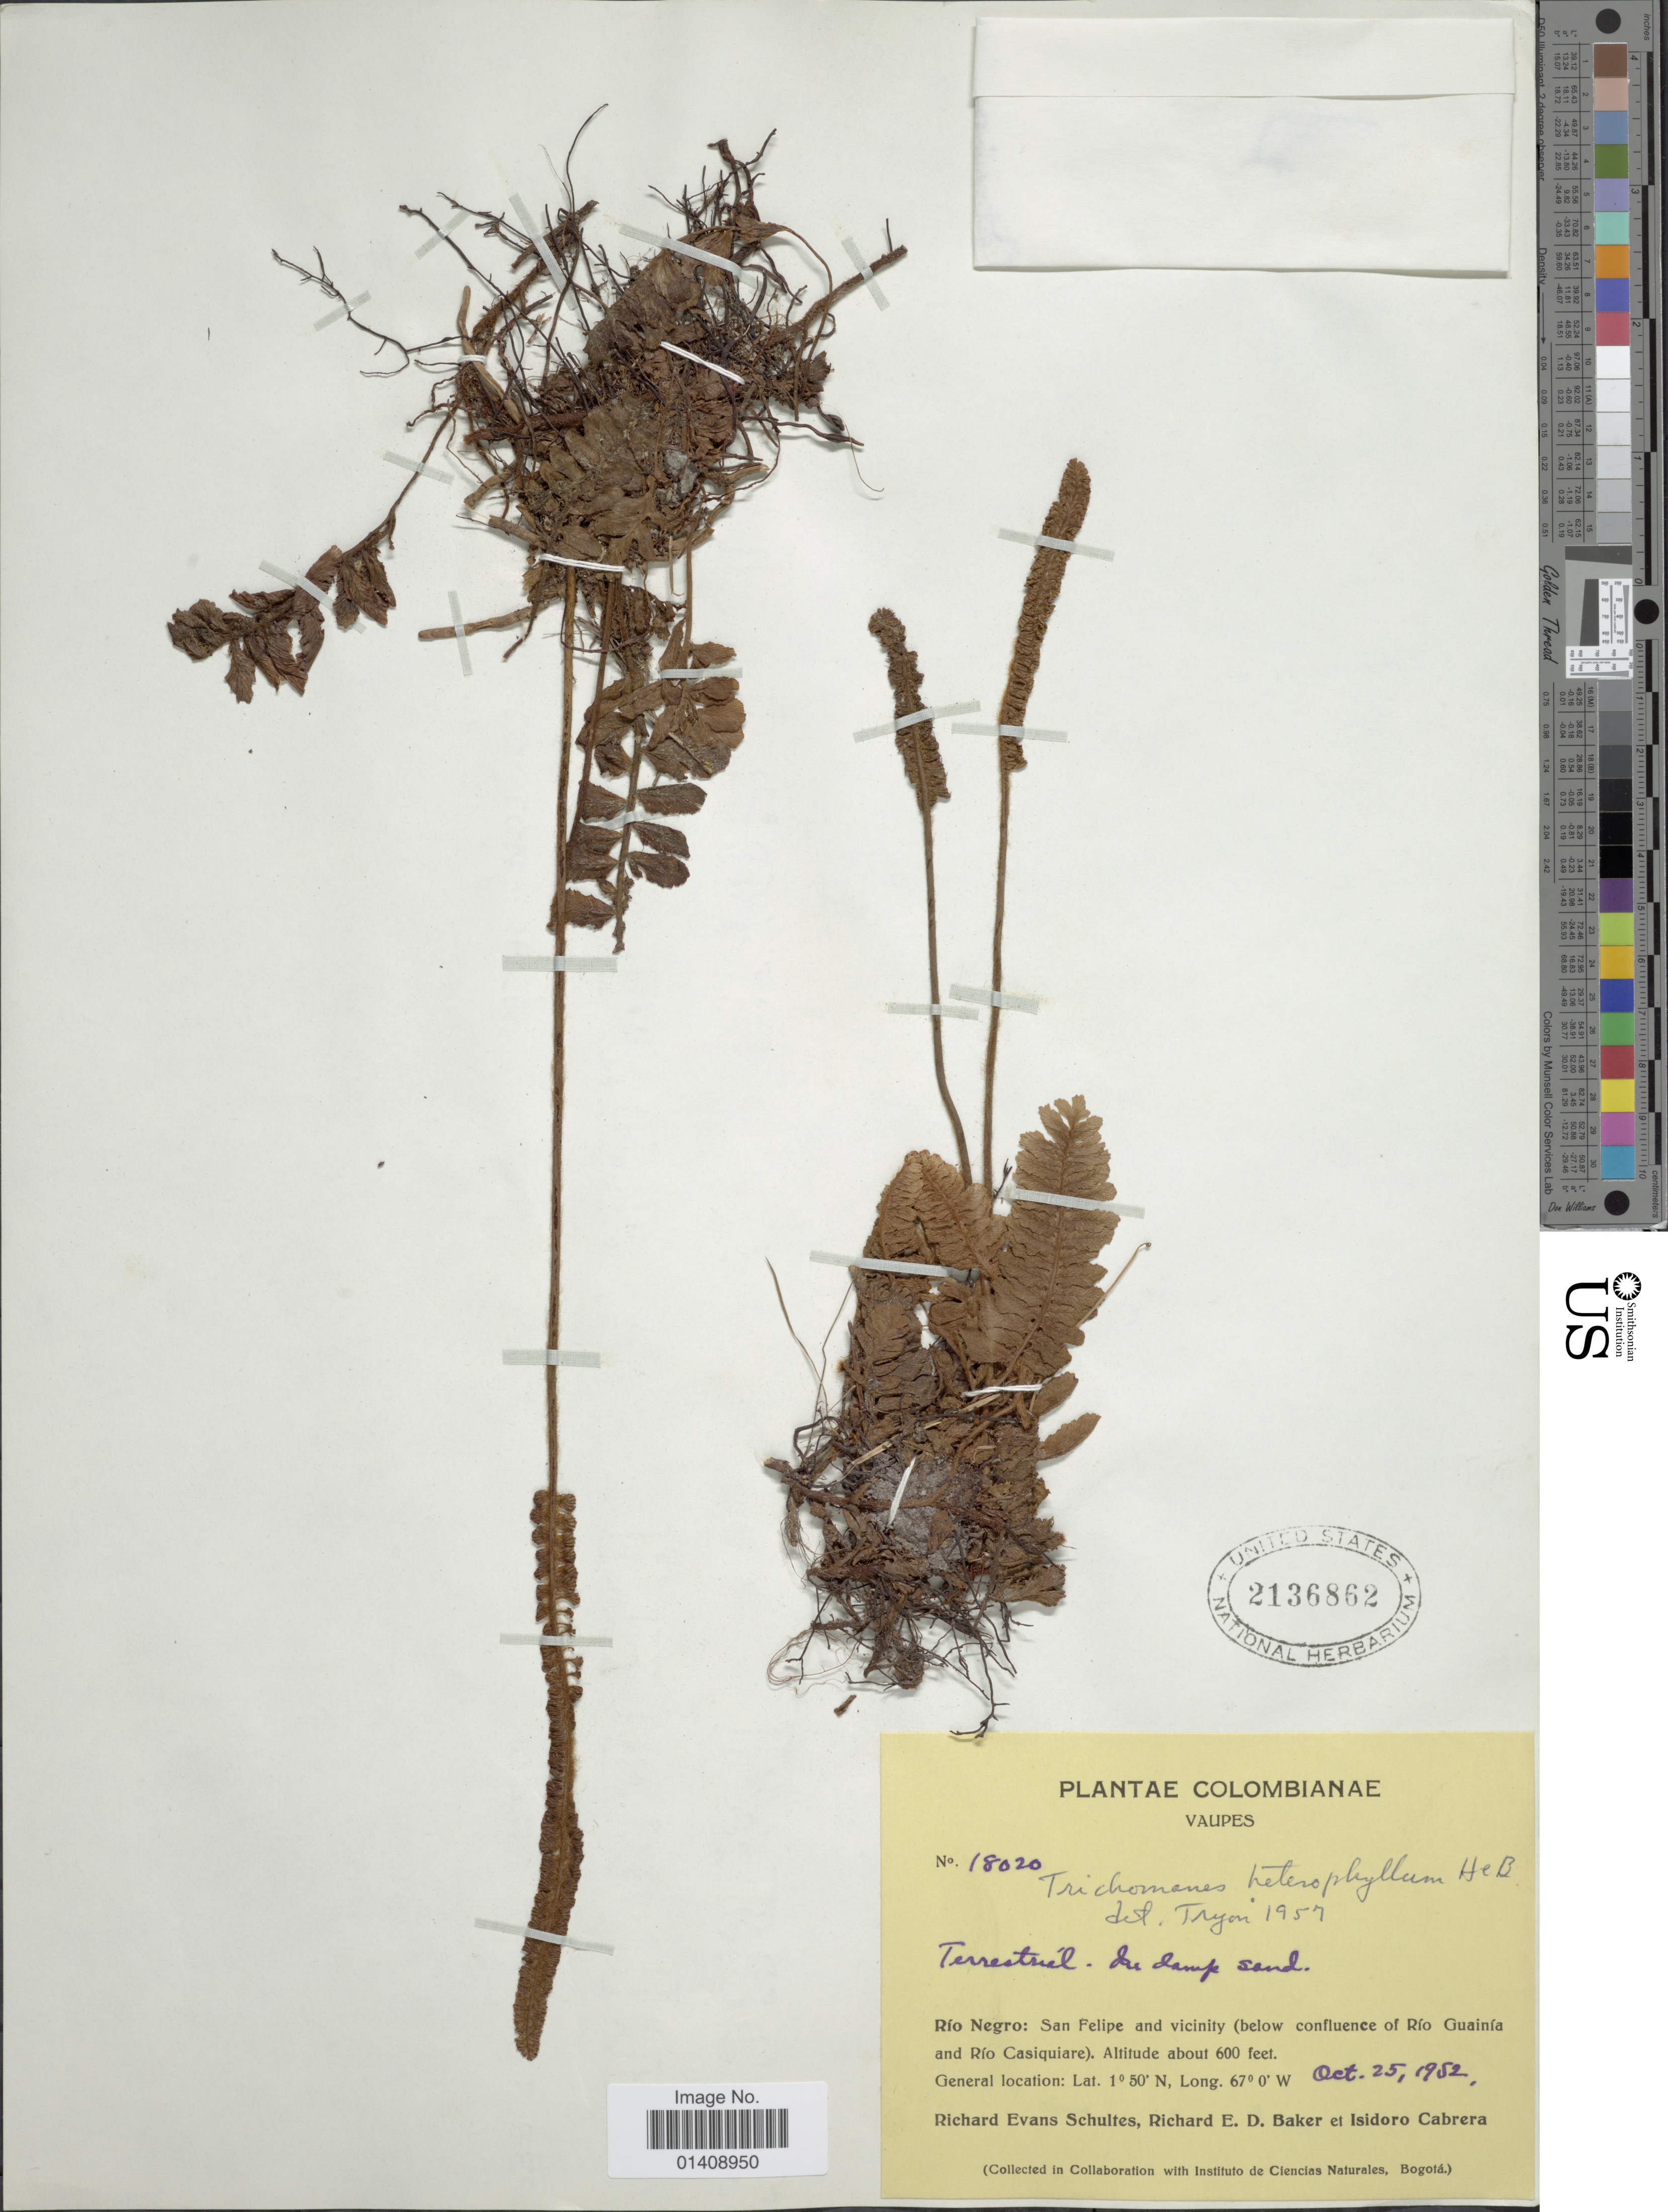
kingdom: Plantae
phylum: Tracheophyta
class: Polypodiopsida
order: Hymenophyllales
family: Hymenophyllaceae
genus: Trichomanes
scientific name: Trichomanes humboldtii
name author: (Bosch) Lellinger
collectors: R. E. Schultes, R. E. D. Baker & I. Cabrera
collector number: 18020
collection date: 1952-10-25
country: Colombia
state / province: Vaupés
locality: Rio Negro: San Felipe an vicinity (below confluence of Rio Guainia and Rio Casiquiare)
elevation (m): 183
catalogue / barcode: US 2136862